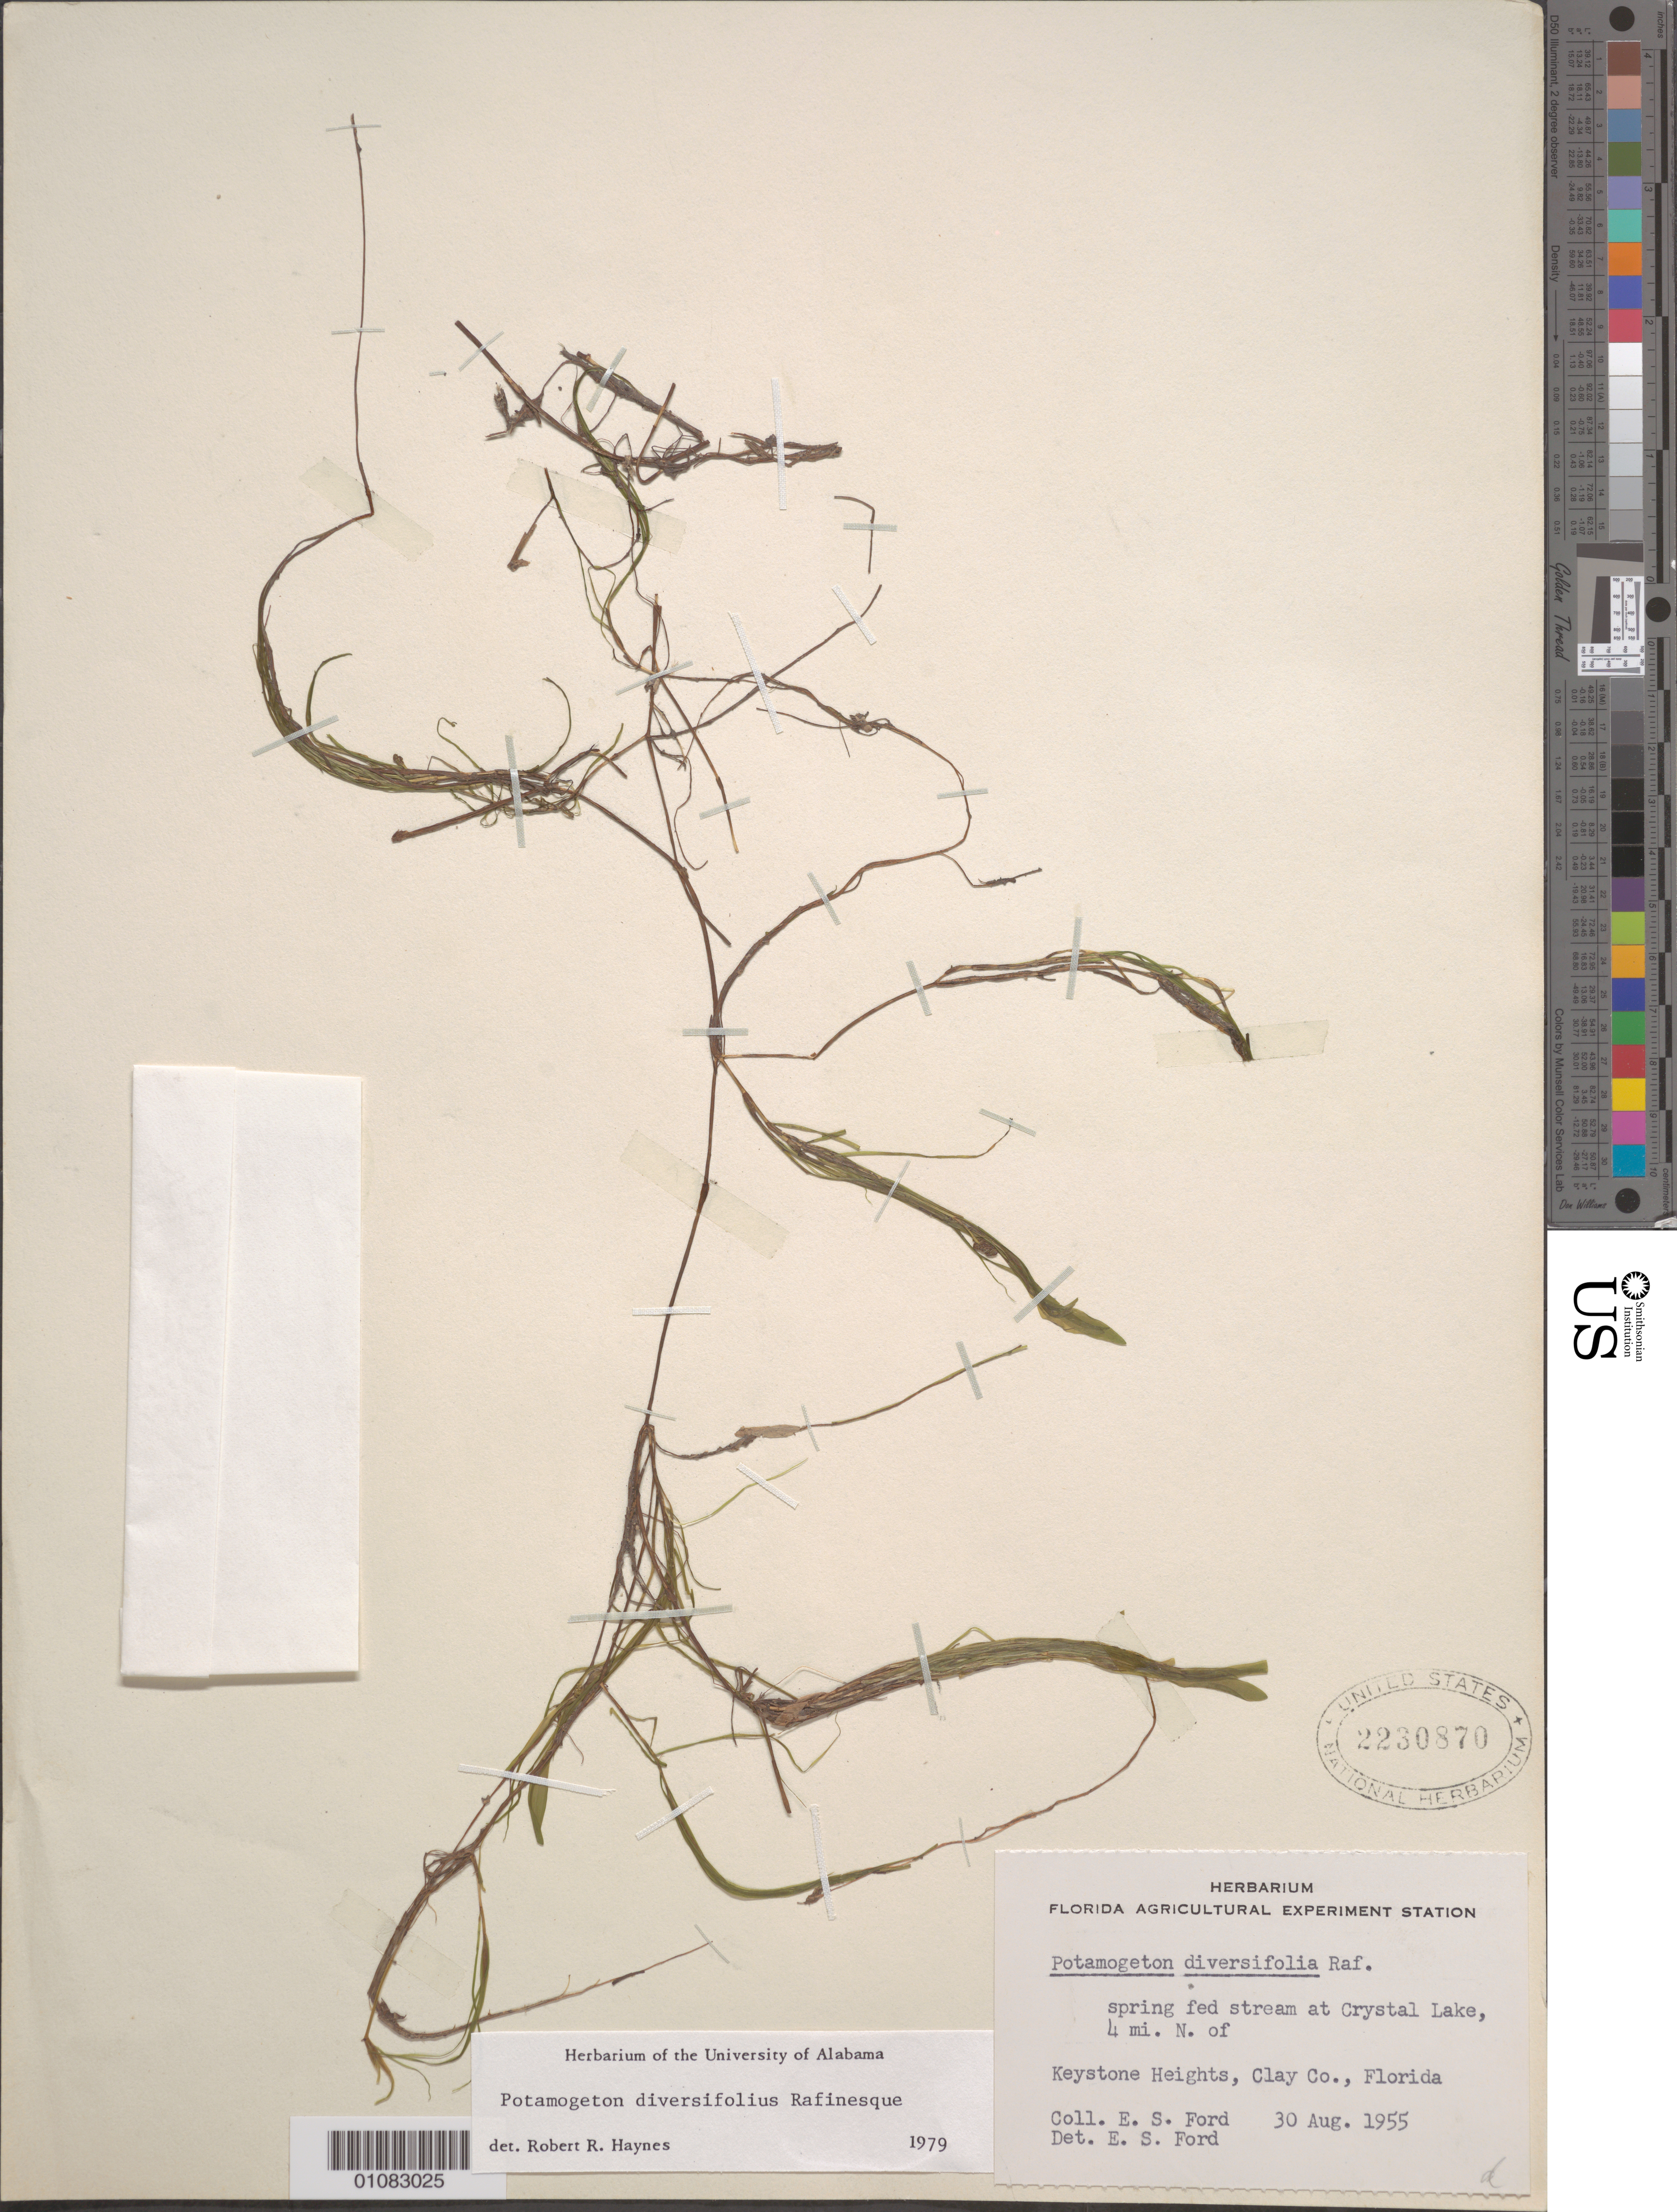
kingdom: Plantae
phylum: Tracheophyta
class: Liliopsida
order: Alismatales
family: Potamogetonaceae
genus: Potamogeton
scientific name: Potamogeton diversifolius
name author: Raf.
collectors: E. Ford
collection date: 1955-08-30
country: United States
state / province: Florida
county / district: Clay County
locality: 4 mi. N of Keystone Heights, Crystal Lake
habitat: Spring- fed stream.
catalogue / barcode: US 2230870